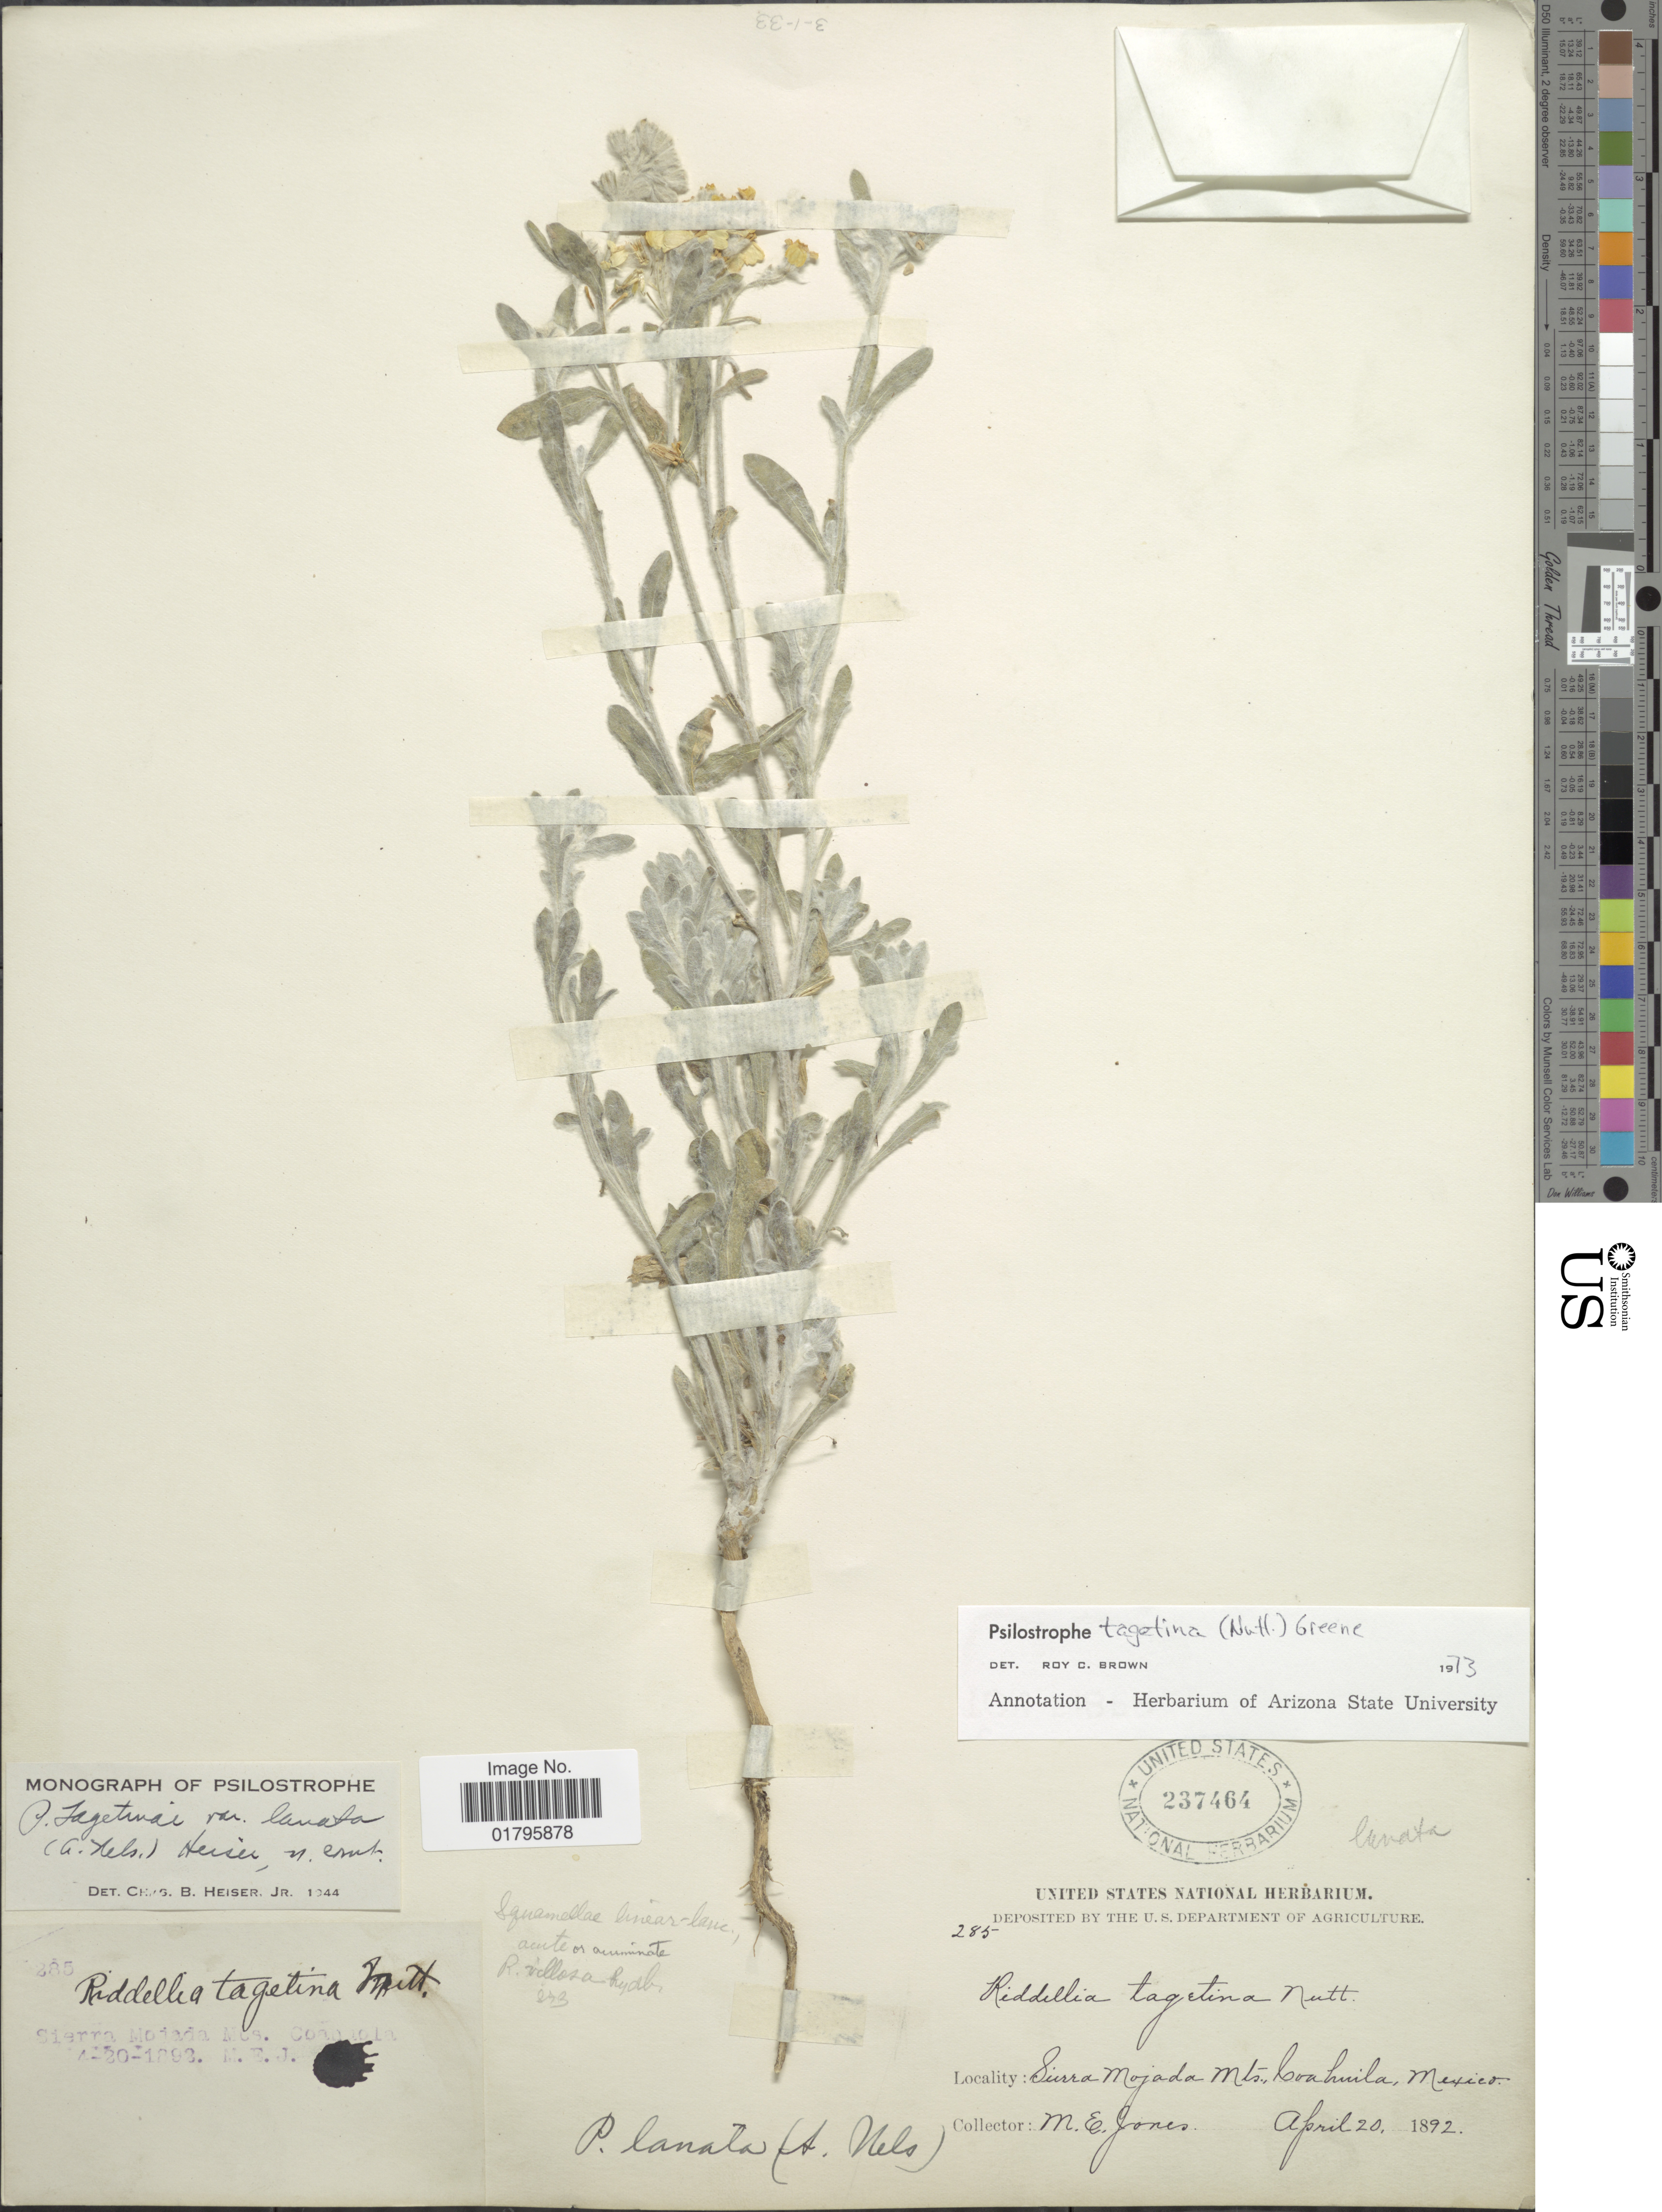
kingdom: Plantae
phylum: Tracheophyta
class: Magnoliopsida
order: Asterales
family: Asteraceae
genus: Psilostrophe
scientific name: Psilostrophe tagetina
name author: (Nutt.) Greene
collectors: M. E. Jones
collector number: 285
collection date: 1892-04-20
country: Mexico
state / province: Coahuila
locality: Sierra Mojada Mts. Coahuila, Mexico.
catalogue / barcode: US 237464